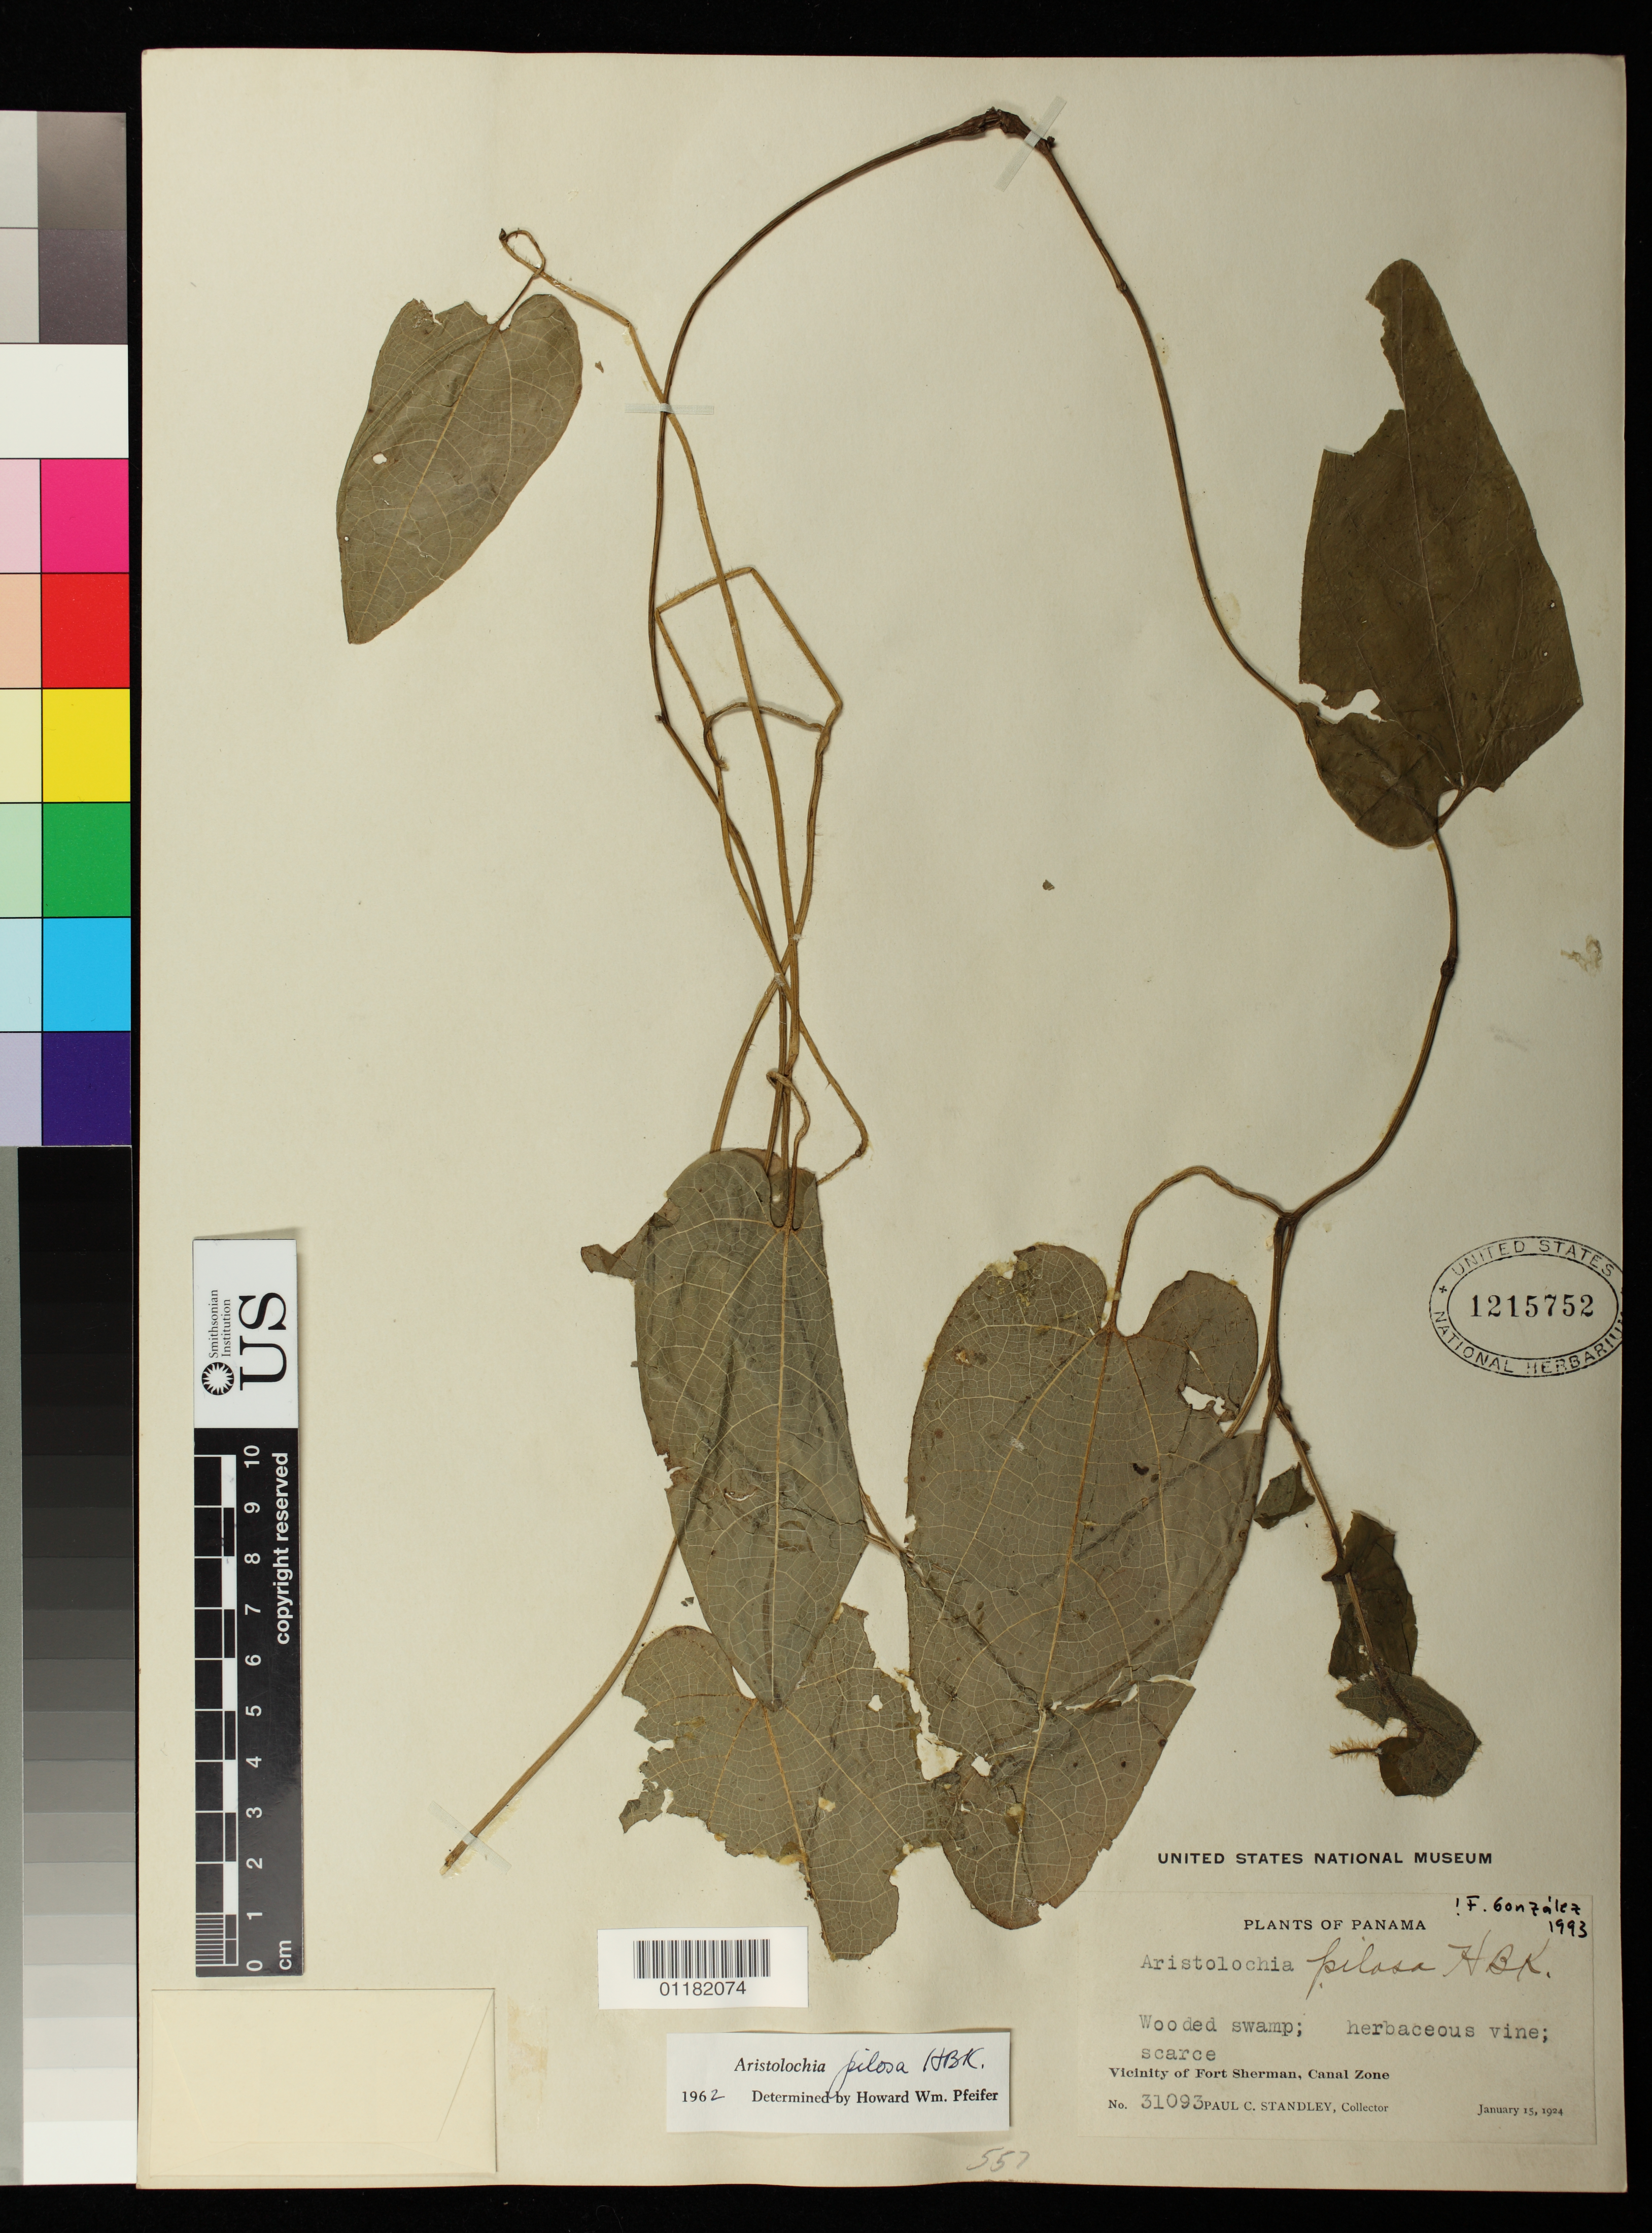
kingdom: Plantae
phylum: Tracheophyta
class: Magnoliopsida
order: Piperales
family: Aristolochiaceae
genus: Aristolochia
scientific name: Aristolochia pilosa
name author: Kunth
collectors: P. C. Standley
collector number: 31093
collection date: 1924-01-15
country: Panama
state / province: Colón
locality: Vicinity of Fort Sherman, Panama Canal Zone. Wooded swamp.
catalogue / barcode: US 1215752